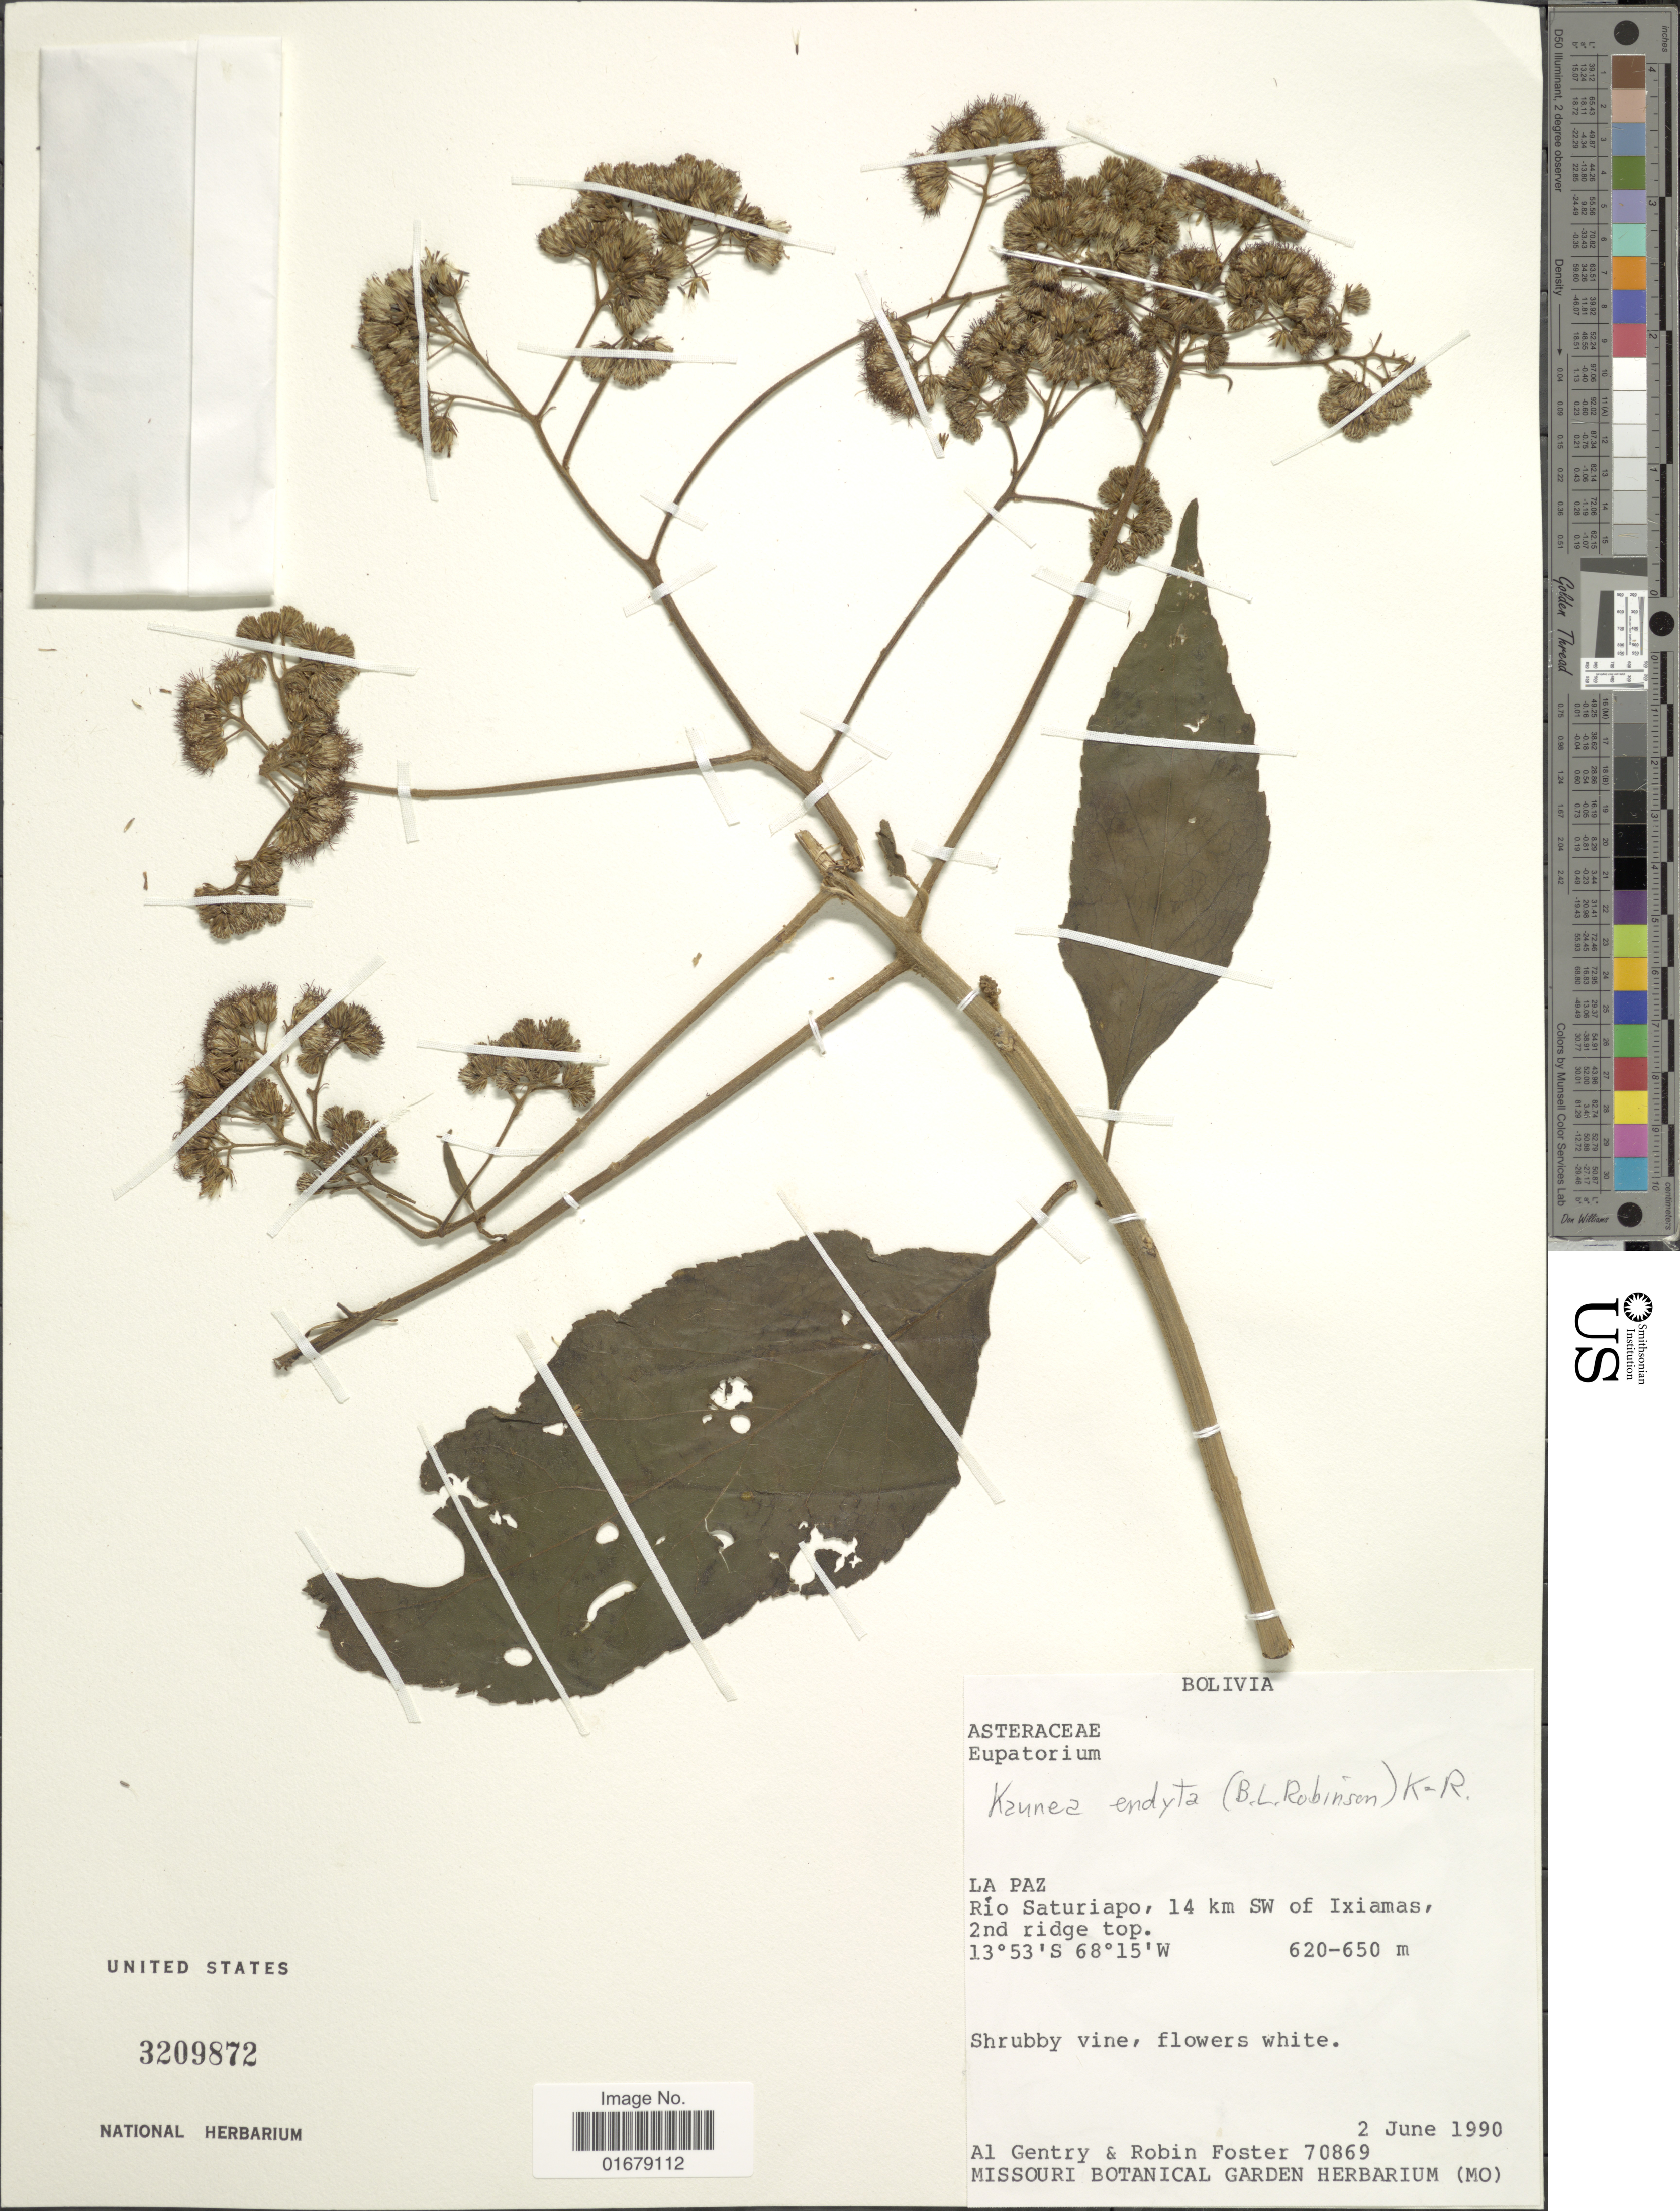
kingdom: Plantae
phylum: Tracheophyta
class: Magnoliopsida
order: Asterales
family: Asteraceae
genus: Kaunia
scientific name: Kaunia endyta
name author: (B.L. Rob.) R.M. King & H. Rob.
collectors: A. H. Gentry & R. B. Foster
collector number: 70869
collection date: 1990-06-02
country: Bolivia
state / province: La Paz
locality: Bolivia. La Paz. Rio Saturiapo, 14 km SW of Ixiamas, 2 nd ridge top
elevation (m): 620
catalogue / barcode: US 3209872